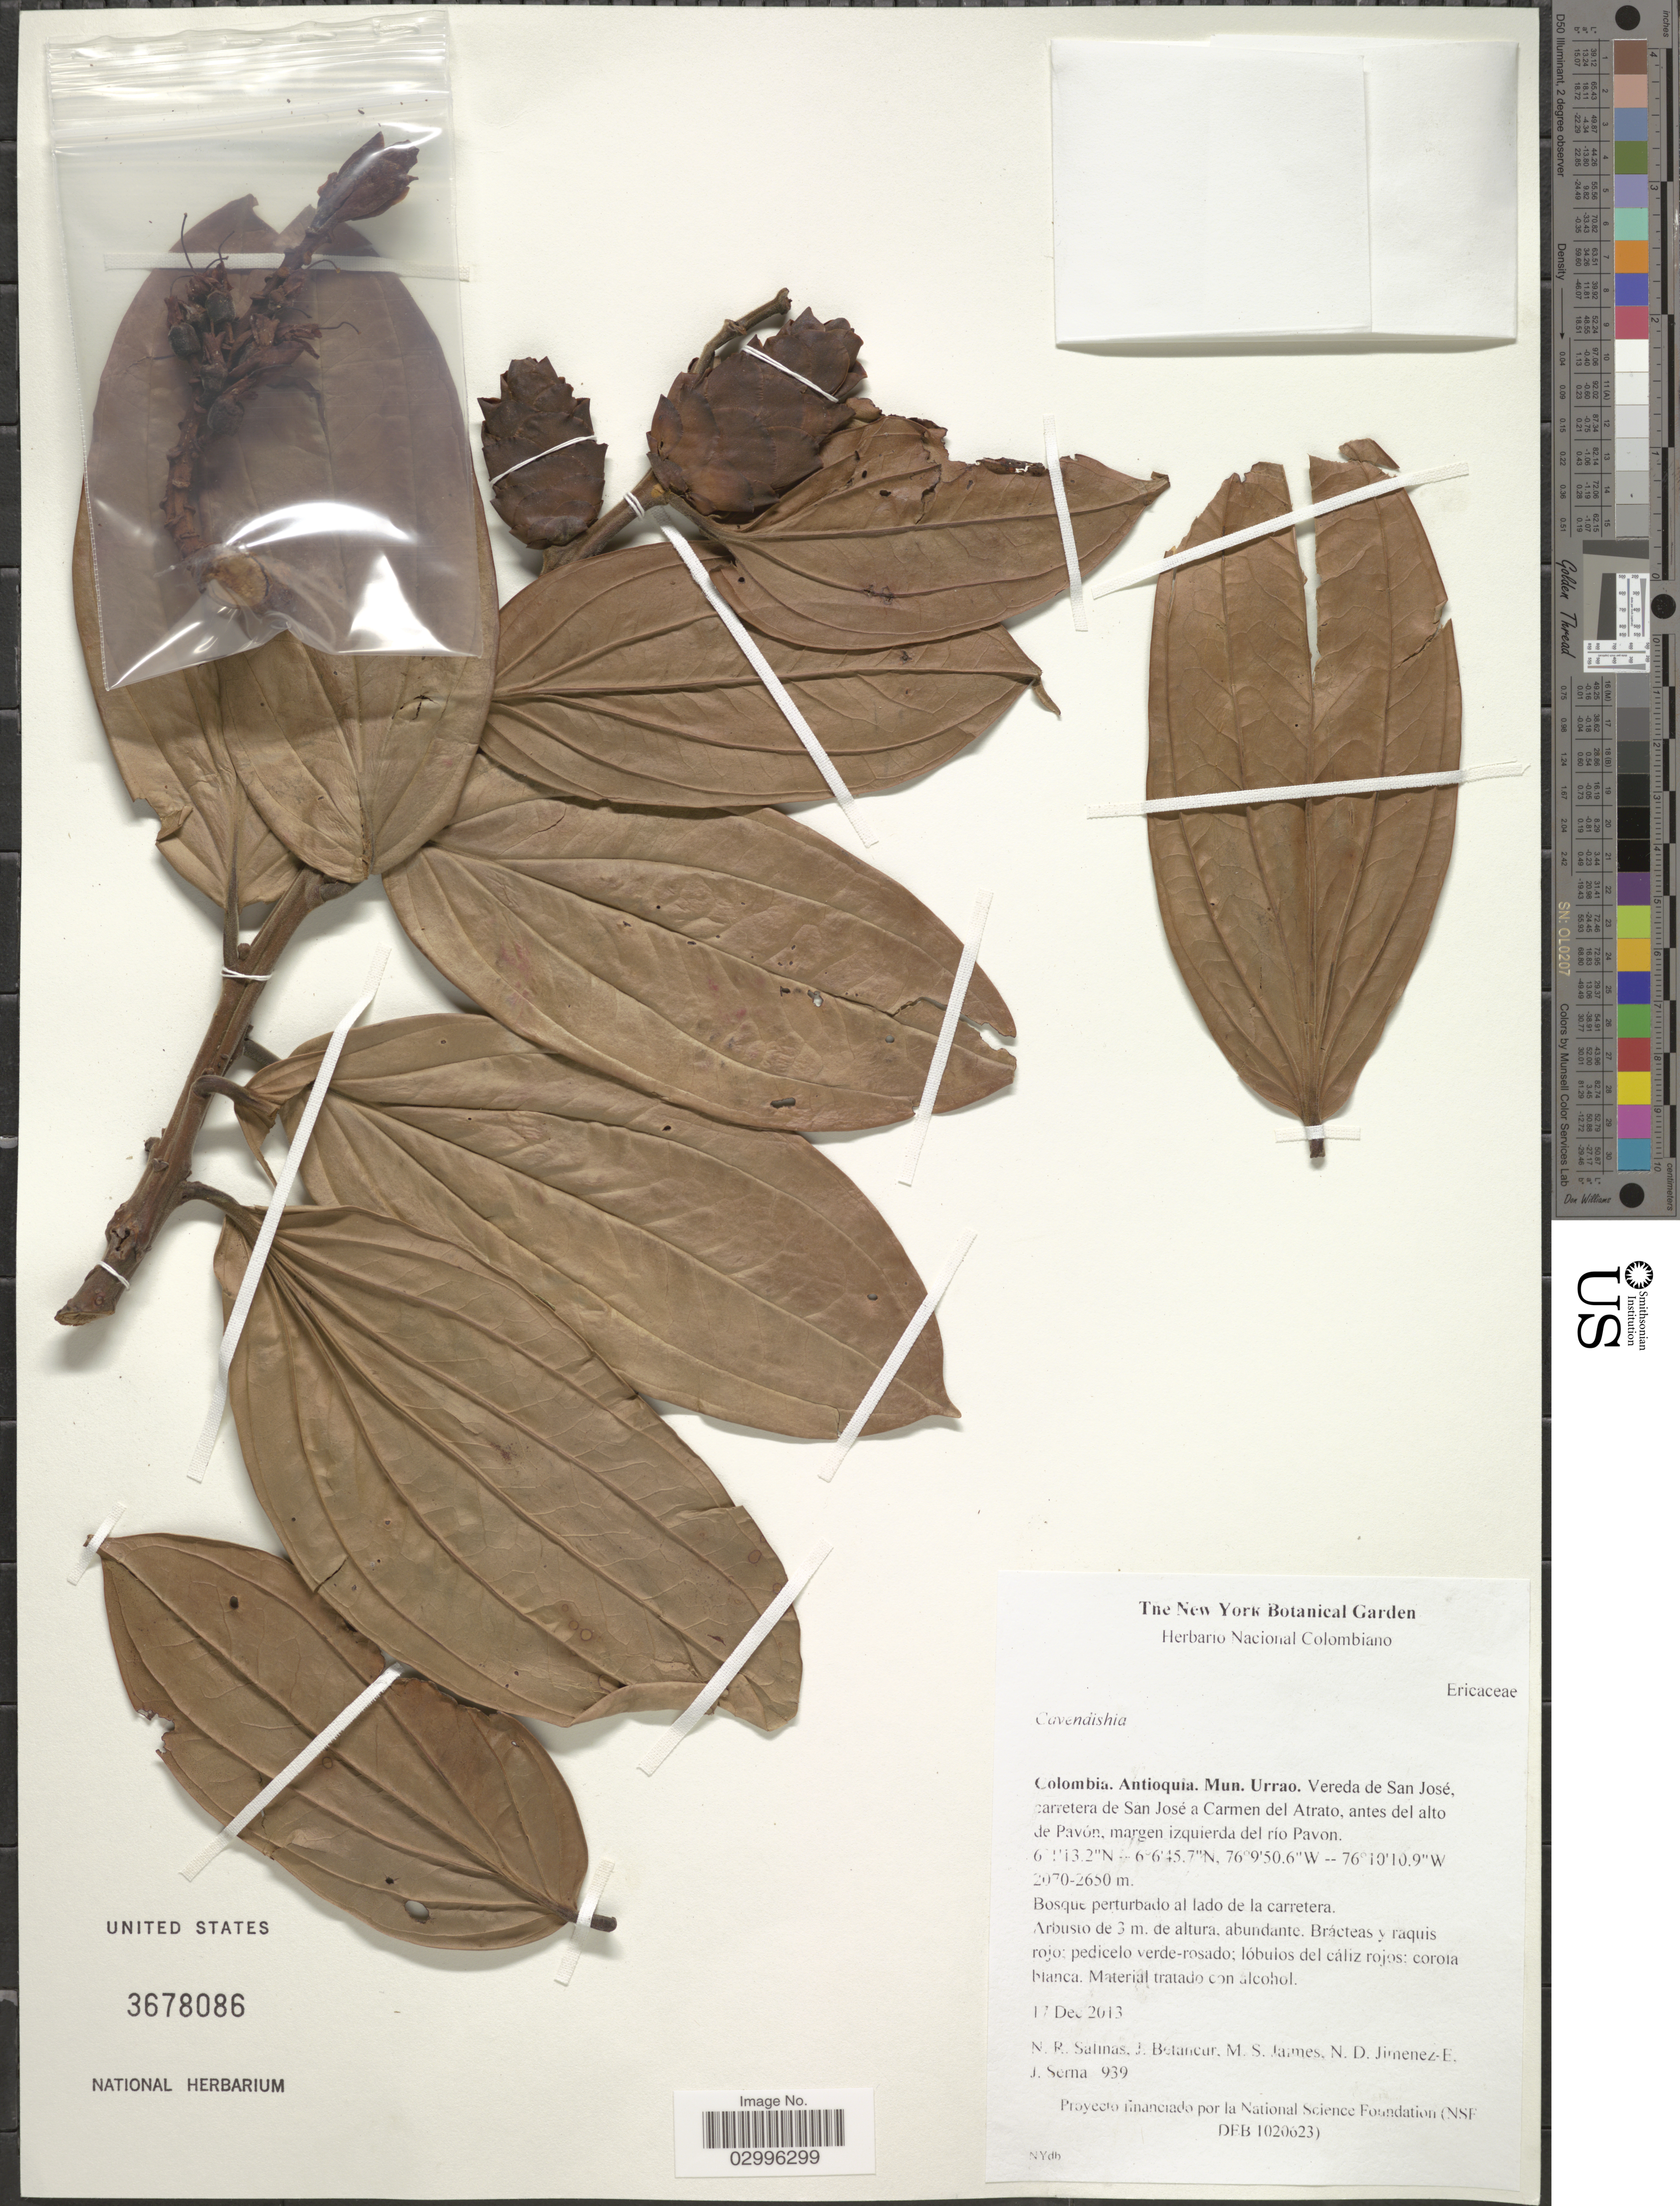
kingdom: Plantae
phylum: Tracheophyta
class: Magnoliopsida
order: Ericales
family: Ericaceae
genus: Cavendishia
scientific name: Cavendishia sp.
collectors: N. Salinas, J. Betancur, M. Jaimes, N. Jimenez-E. & J. Serna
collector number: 939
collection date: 2013-12-17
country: Colombia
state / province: Antioquia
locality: Mun. Urrao. Vereda de San José, carretera de San José a Carmen del Atrato antes del alto de Pavón, margen izquierda del rio Pavon.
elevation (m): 2070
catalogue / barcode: US 3678086